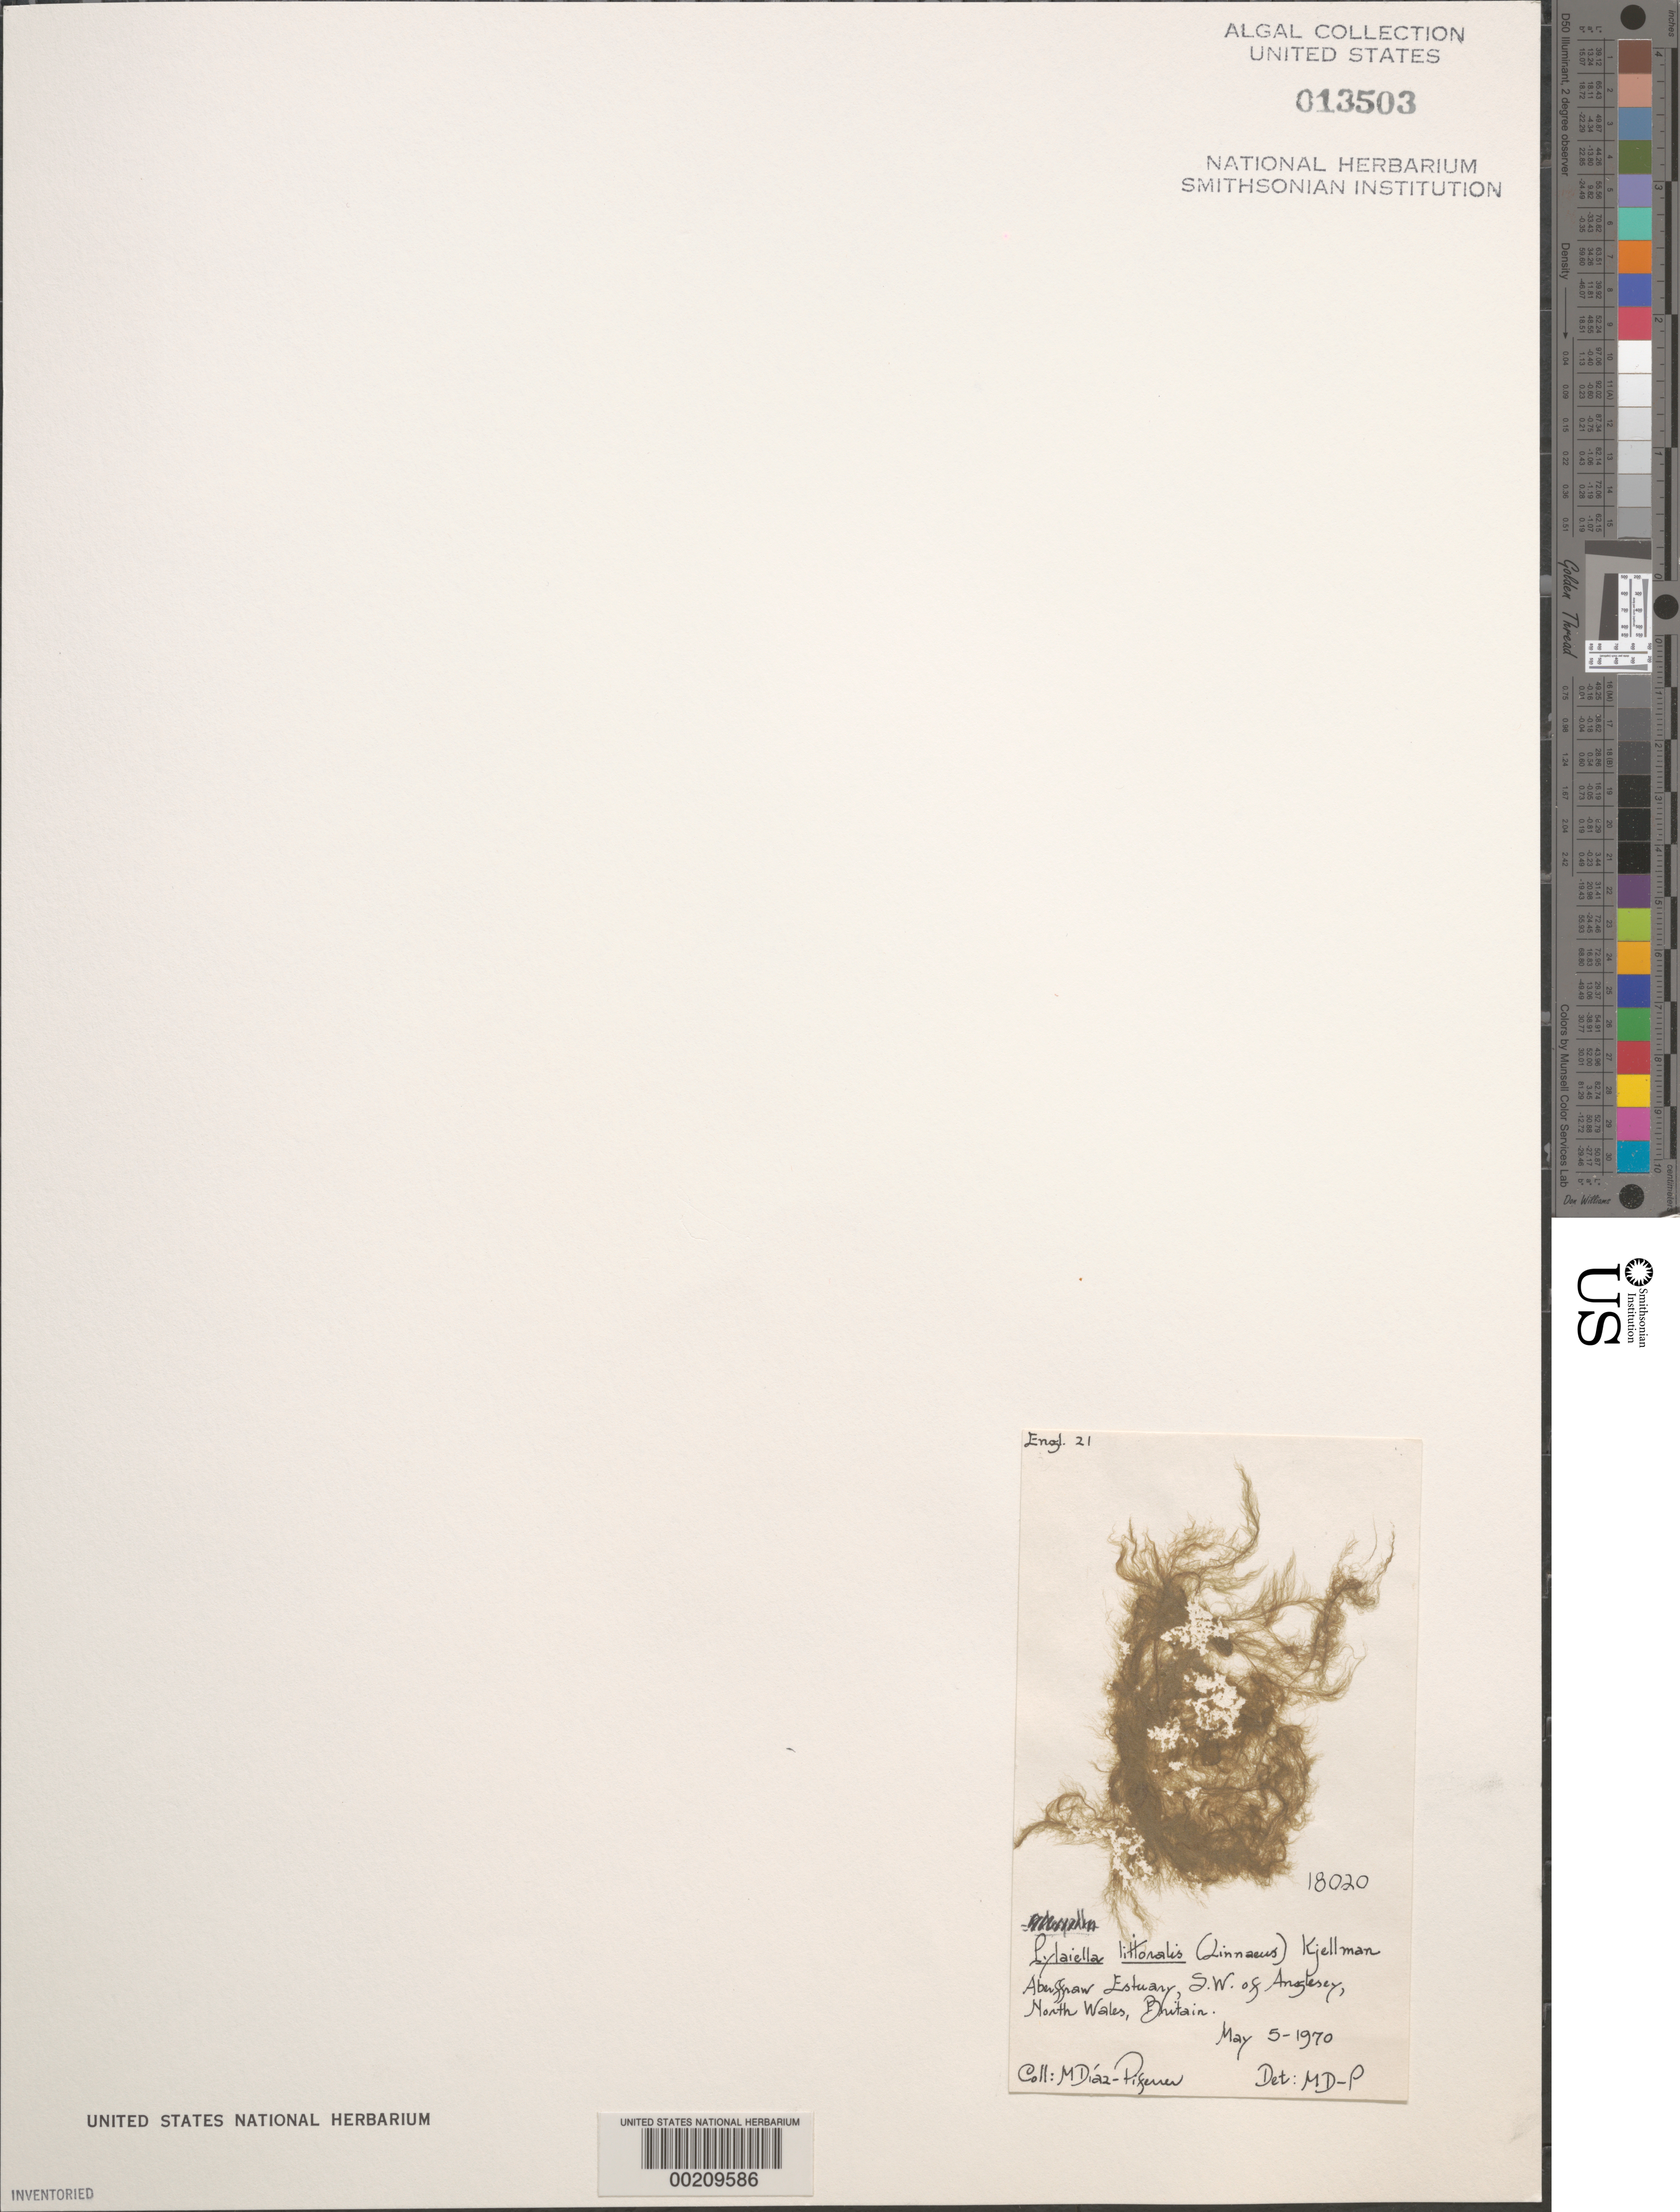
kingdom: Chromista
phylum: Ochrophyta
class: Phaeophyceae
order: Ectocarpales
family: Acinetosporaceae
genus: Pylaiella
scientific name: Pylaiella litoralis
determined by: Diaz-Piferrer, M.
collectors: M. Diaz-Piferrer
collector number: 18020 & ENGL. 21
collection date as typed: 05 May 1970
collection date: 1970-05-05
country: United Kingdom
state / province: Wales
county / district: Gwynedd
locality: Aberffraw Estuary, southwest of Anglesey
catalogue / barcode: US 13503